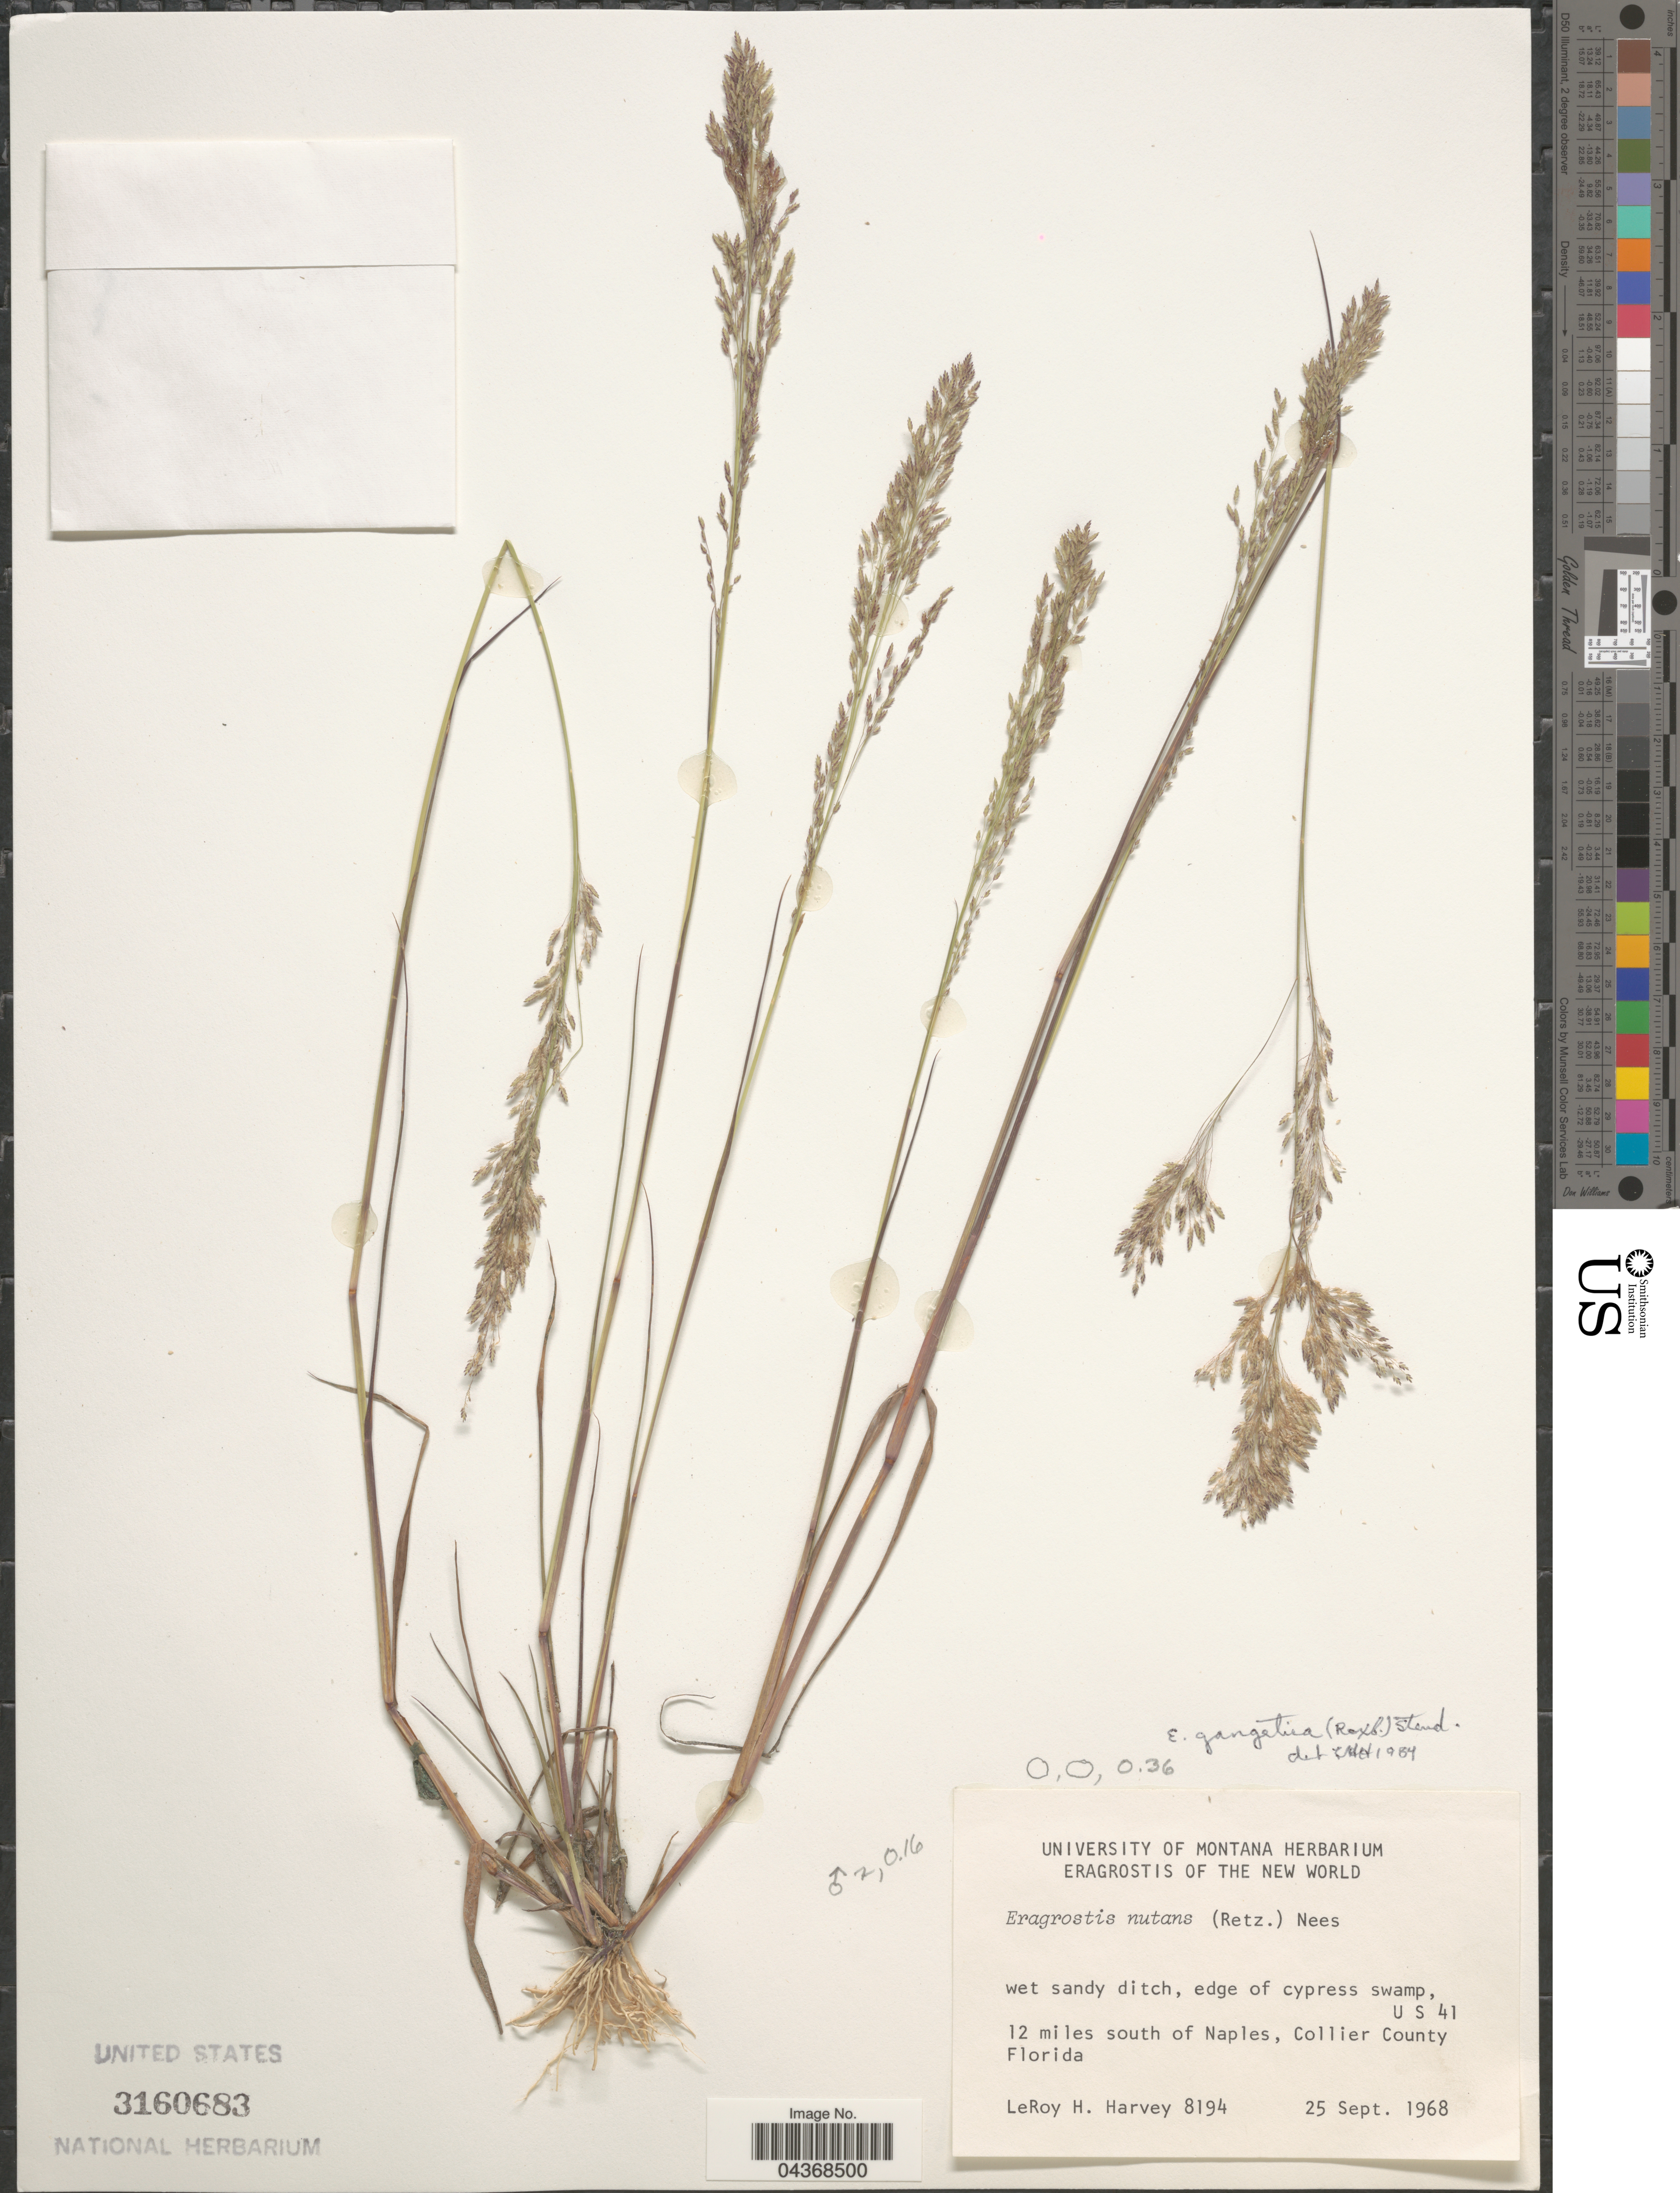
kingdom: Plantae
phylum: Tracheophyta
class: Liliopsida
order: Poales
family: Poaceae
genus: Eragrostis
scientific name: Eragrostis gangetica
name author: (Roxb.) Steud.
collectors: L. H. Harvey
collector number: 8194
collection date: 1968-09-25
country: United States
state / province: Florida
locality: U S 41. 12 miles south of Naples, Collier County.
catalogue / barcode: US 3160683